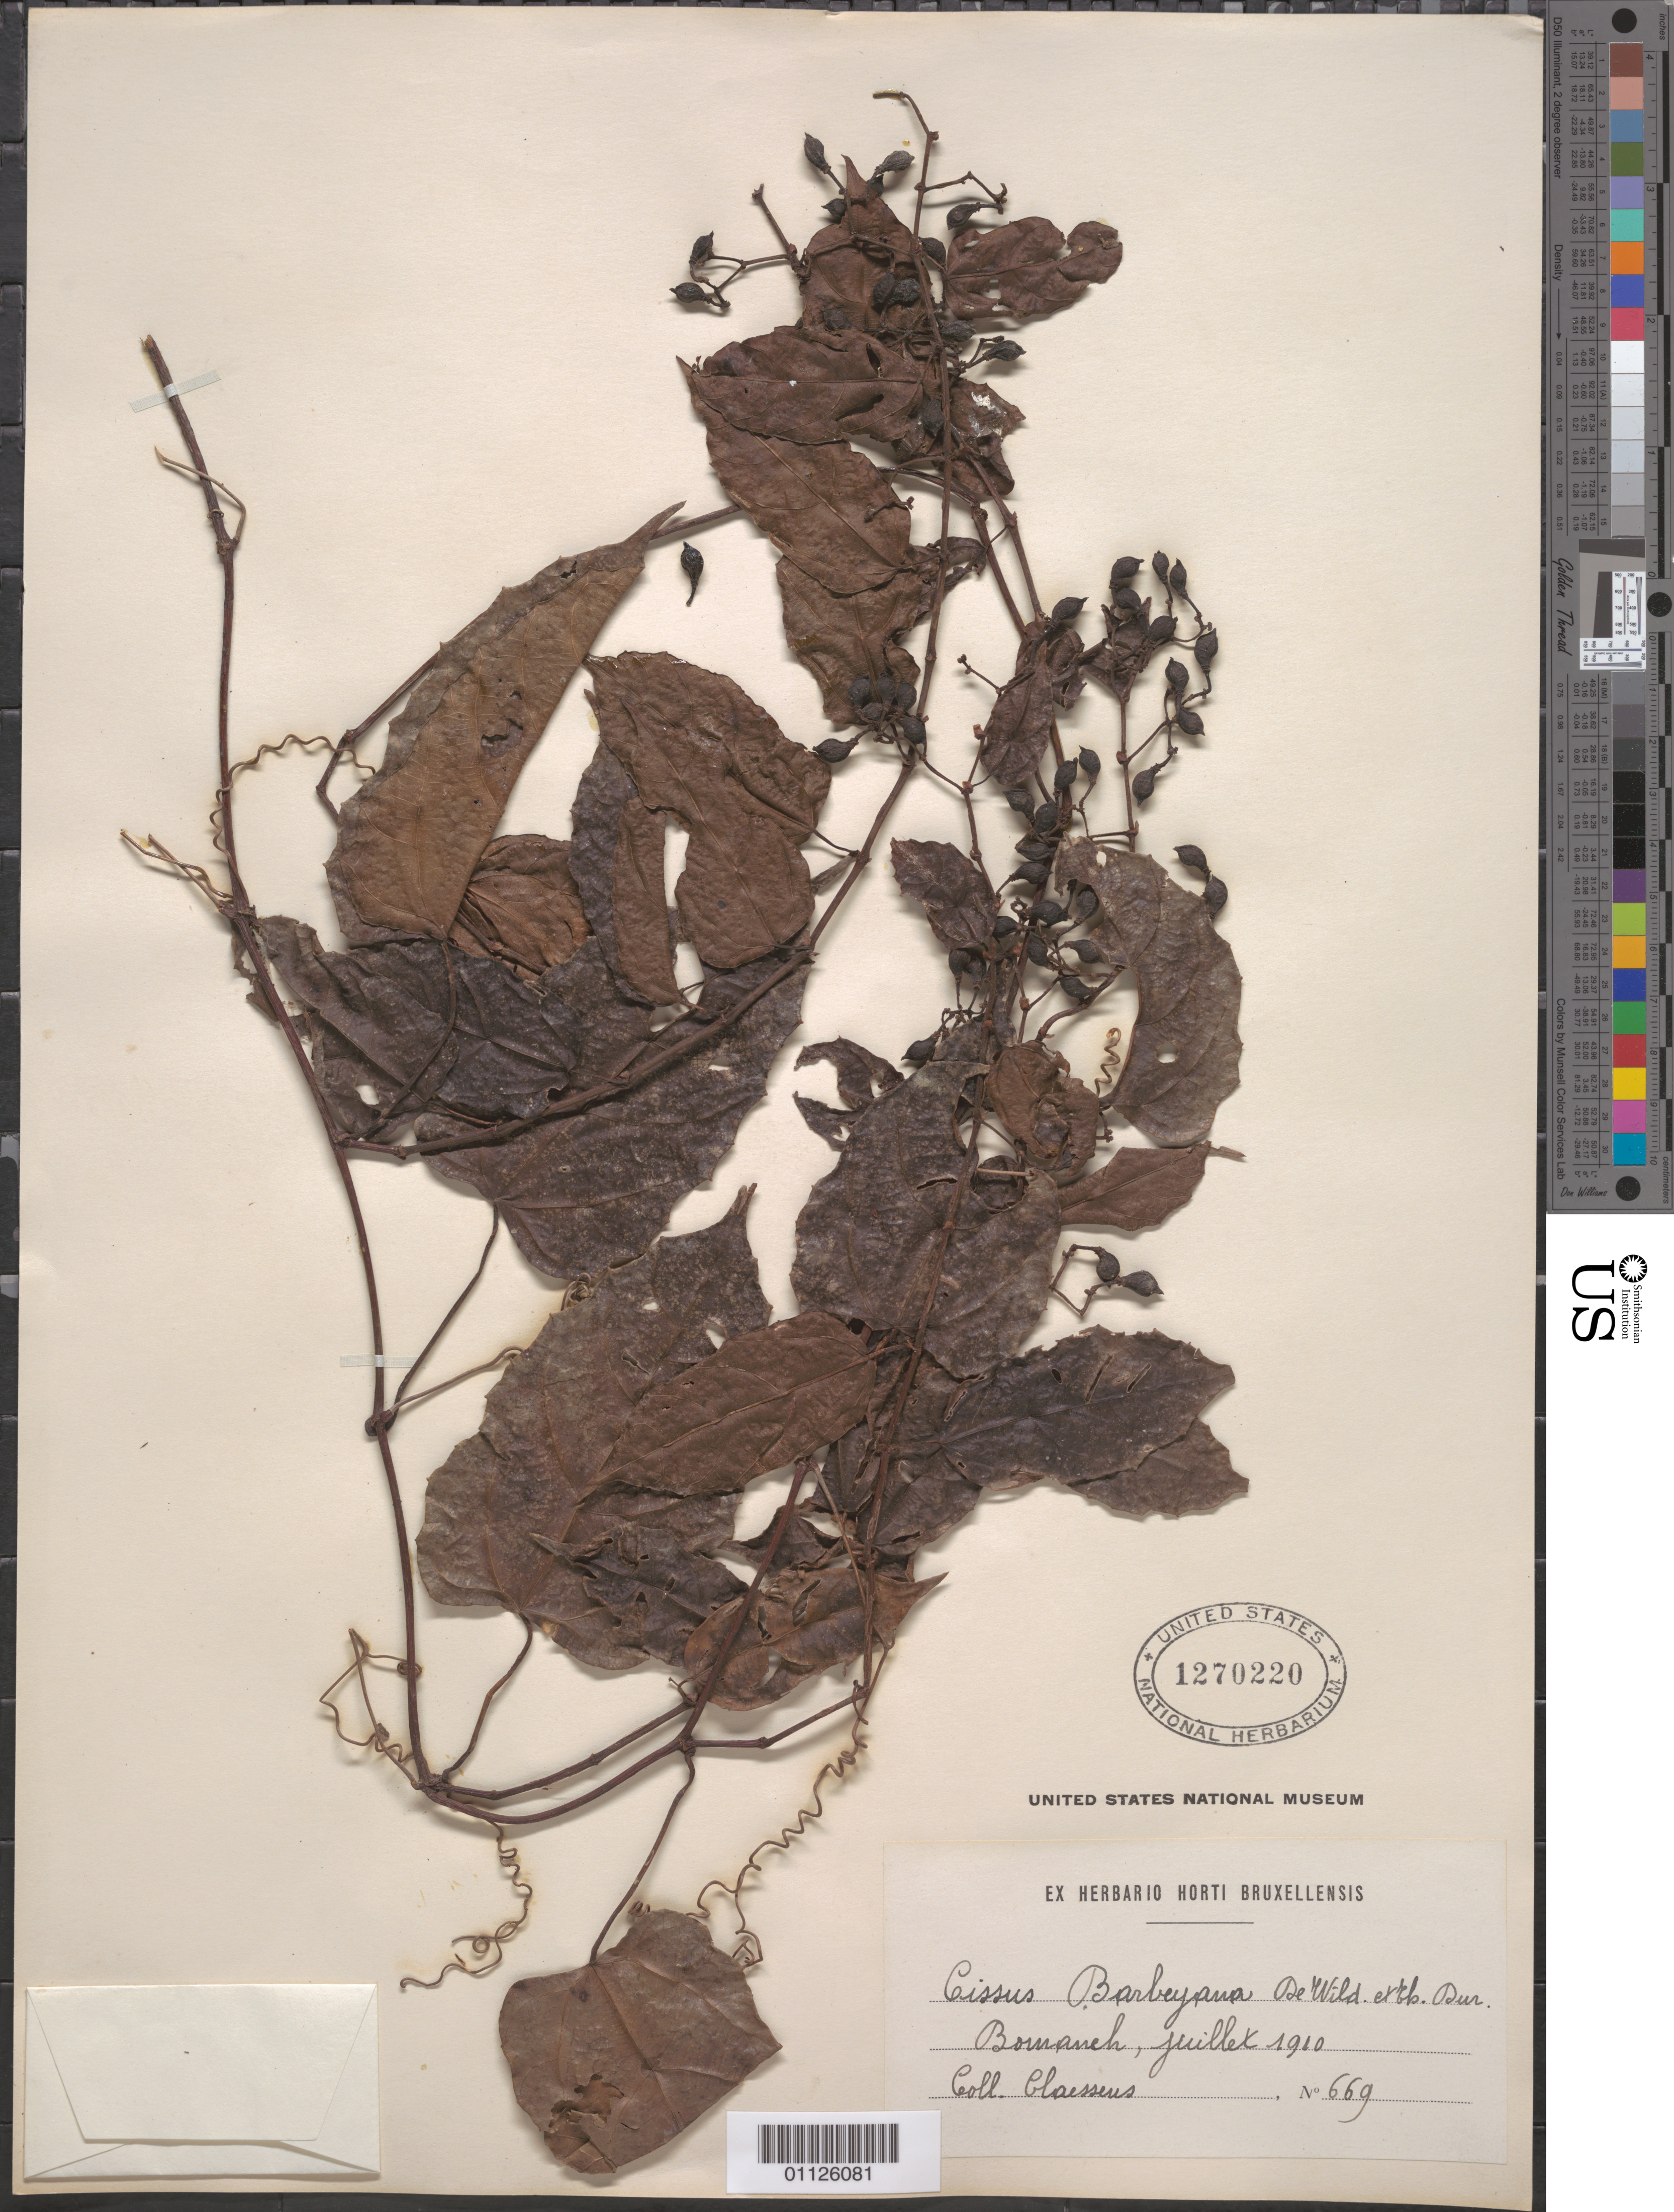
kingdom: Plantae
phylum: Tracheophyta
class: Magnoliopsida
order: Vitales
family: Vitaceae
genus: Cissus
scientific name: Cissus barbeyana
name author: (Durand) De Wild.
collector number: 669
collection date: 1910-07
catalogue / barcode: US 1270220